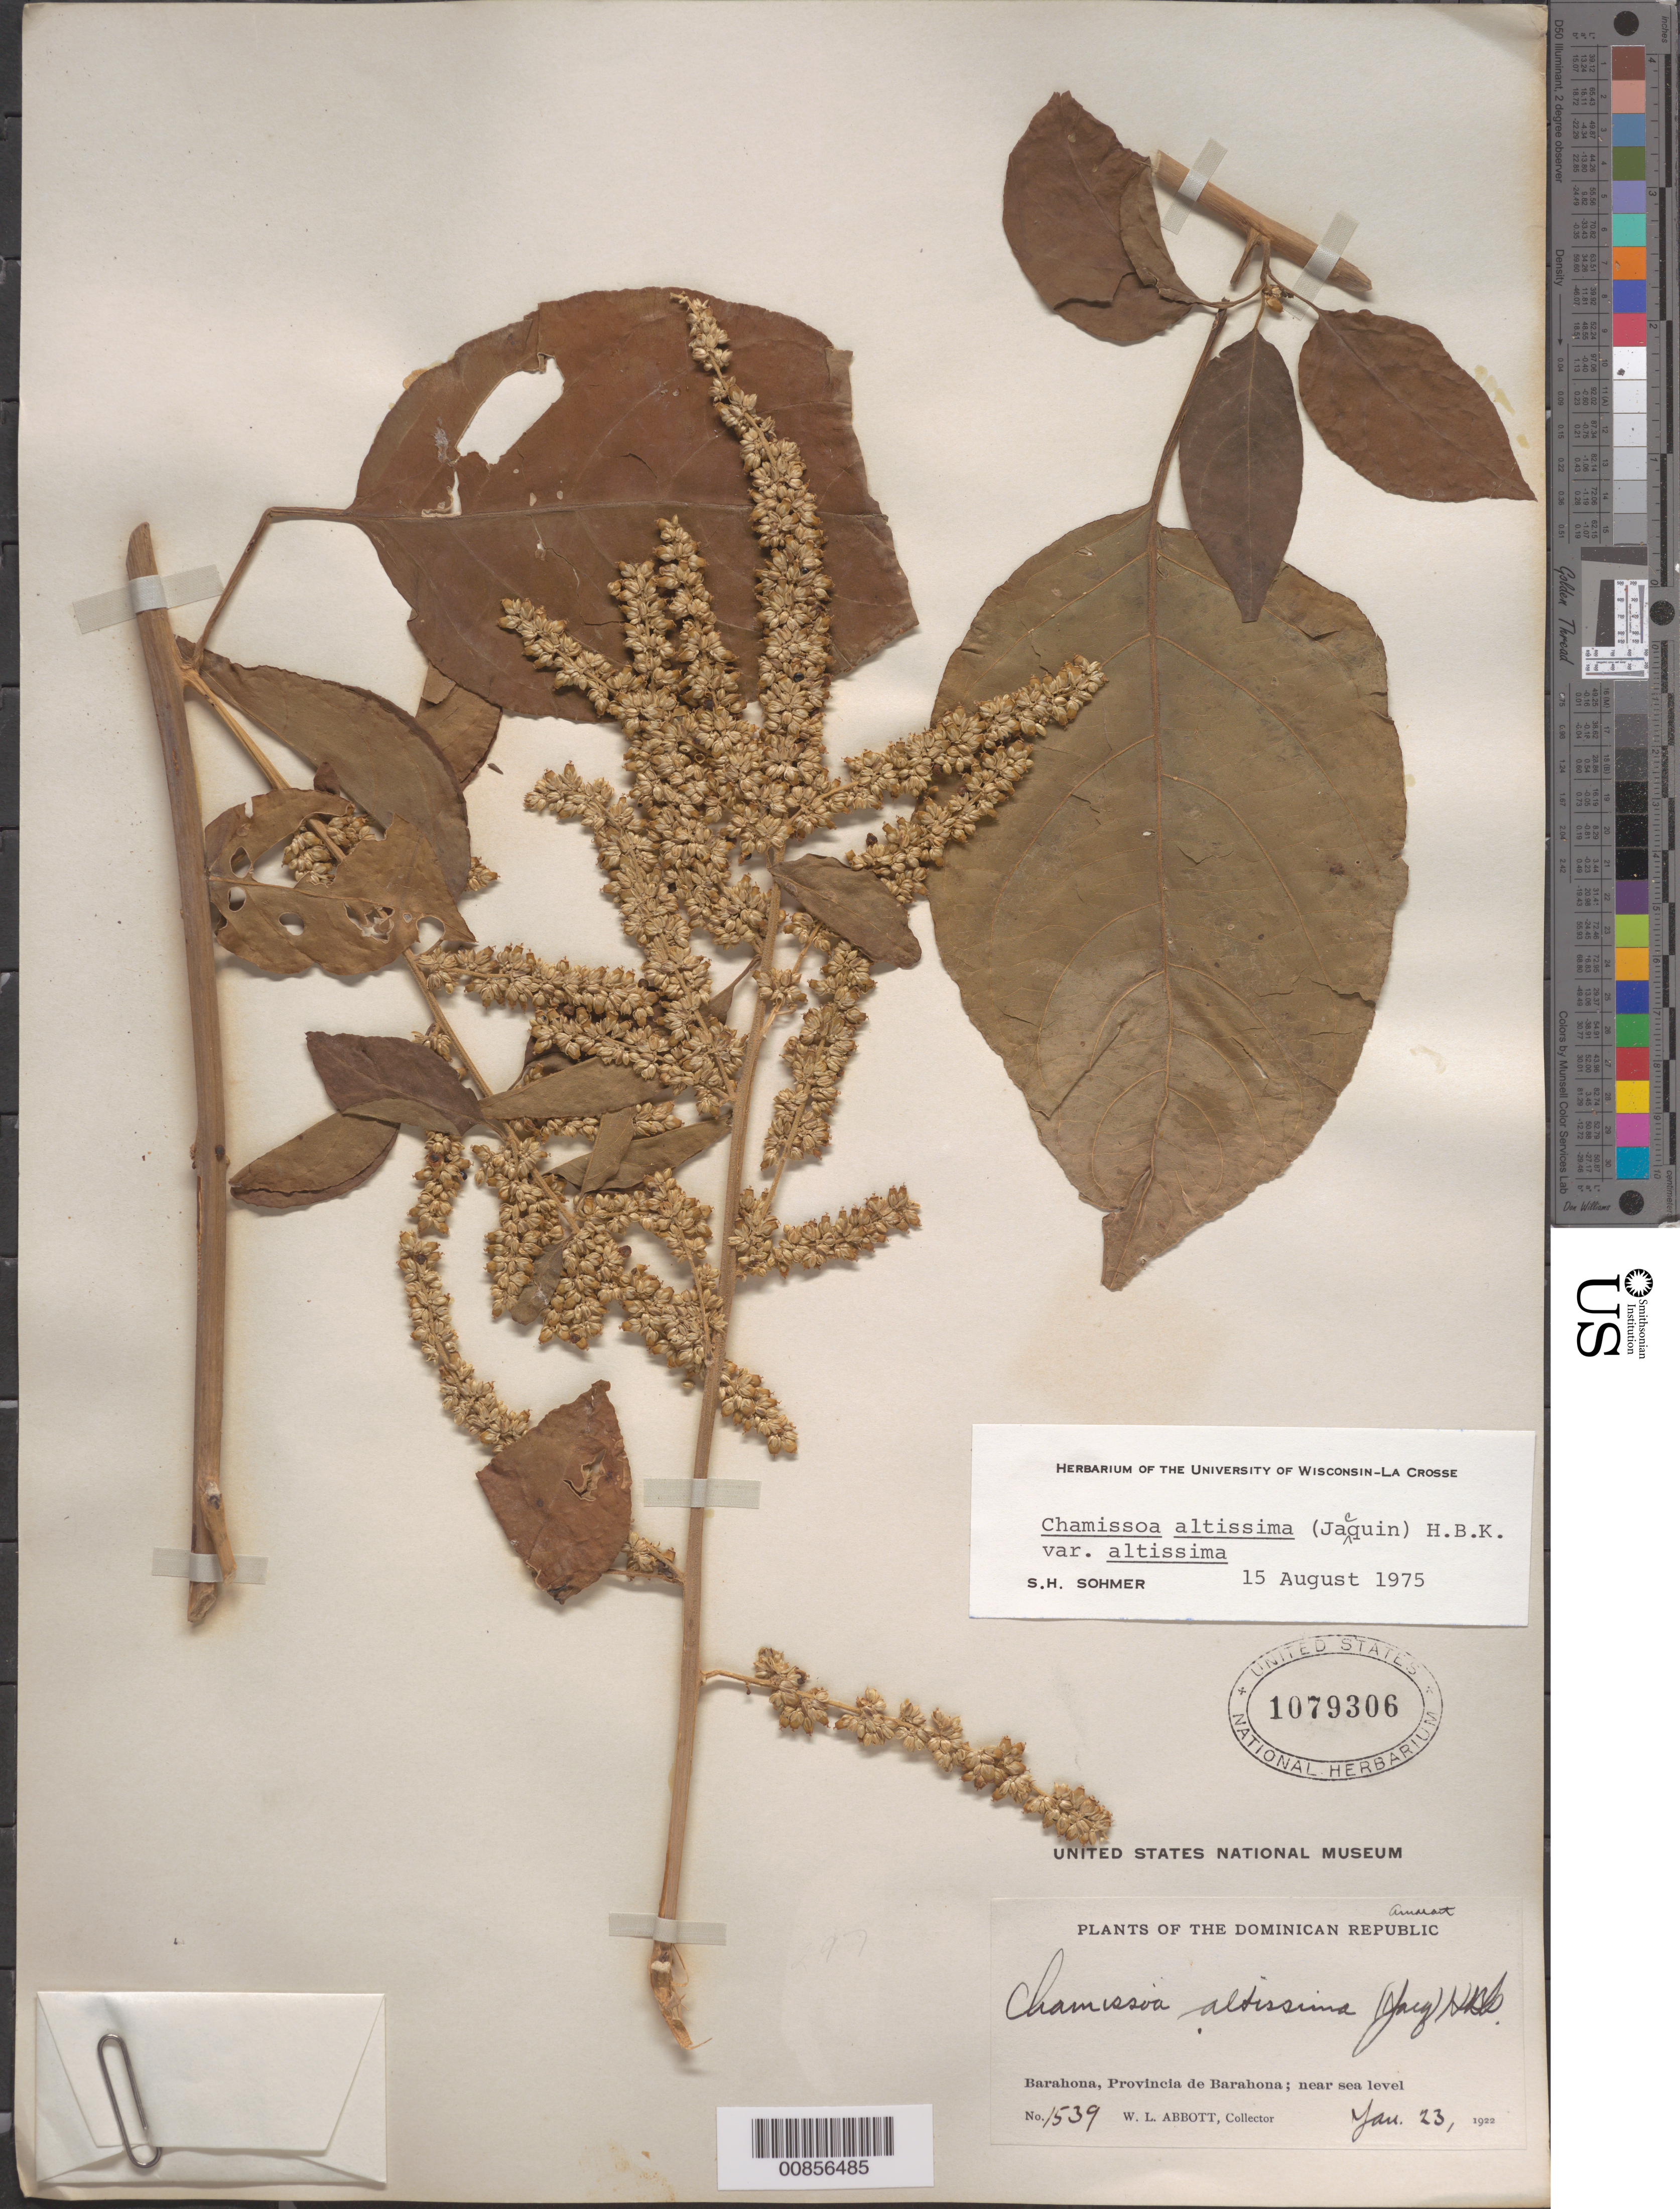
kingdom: Plantae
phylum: Tracheophyta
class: Magnoliopsida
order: Caryophyllales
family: Amaranthaceae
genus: Chamissoa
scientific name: Chamissoa altissima var. altissima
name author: (Jacq.) Kunth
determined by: Sohmer, S. H.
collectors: W. L. Abbott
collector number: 1539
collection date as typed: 23 Jan 1922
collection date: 1922-01-23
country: Dominican Republic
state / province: Barahona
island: Hispaniola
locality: Barahona.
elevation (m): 0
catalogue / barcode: US 1079306